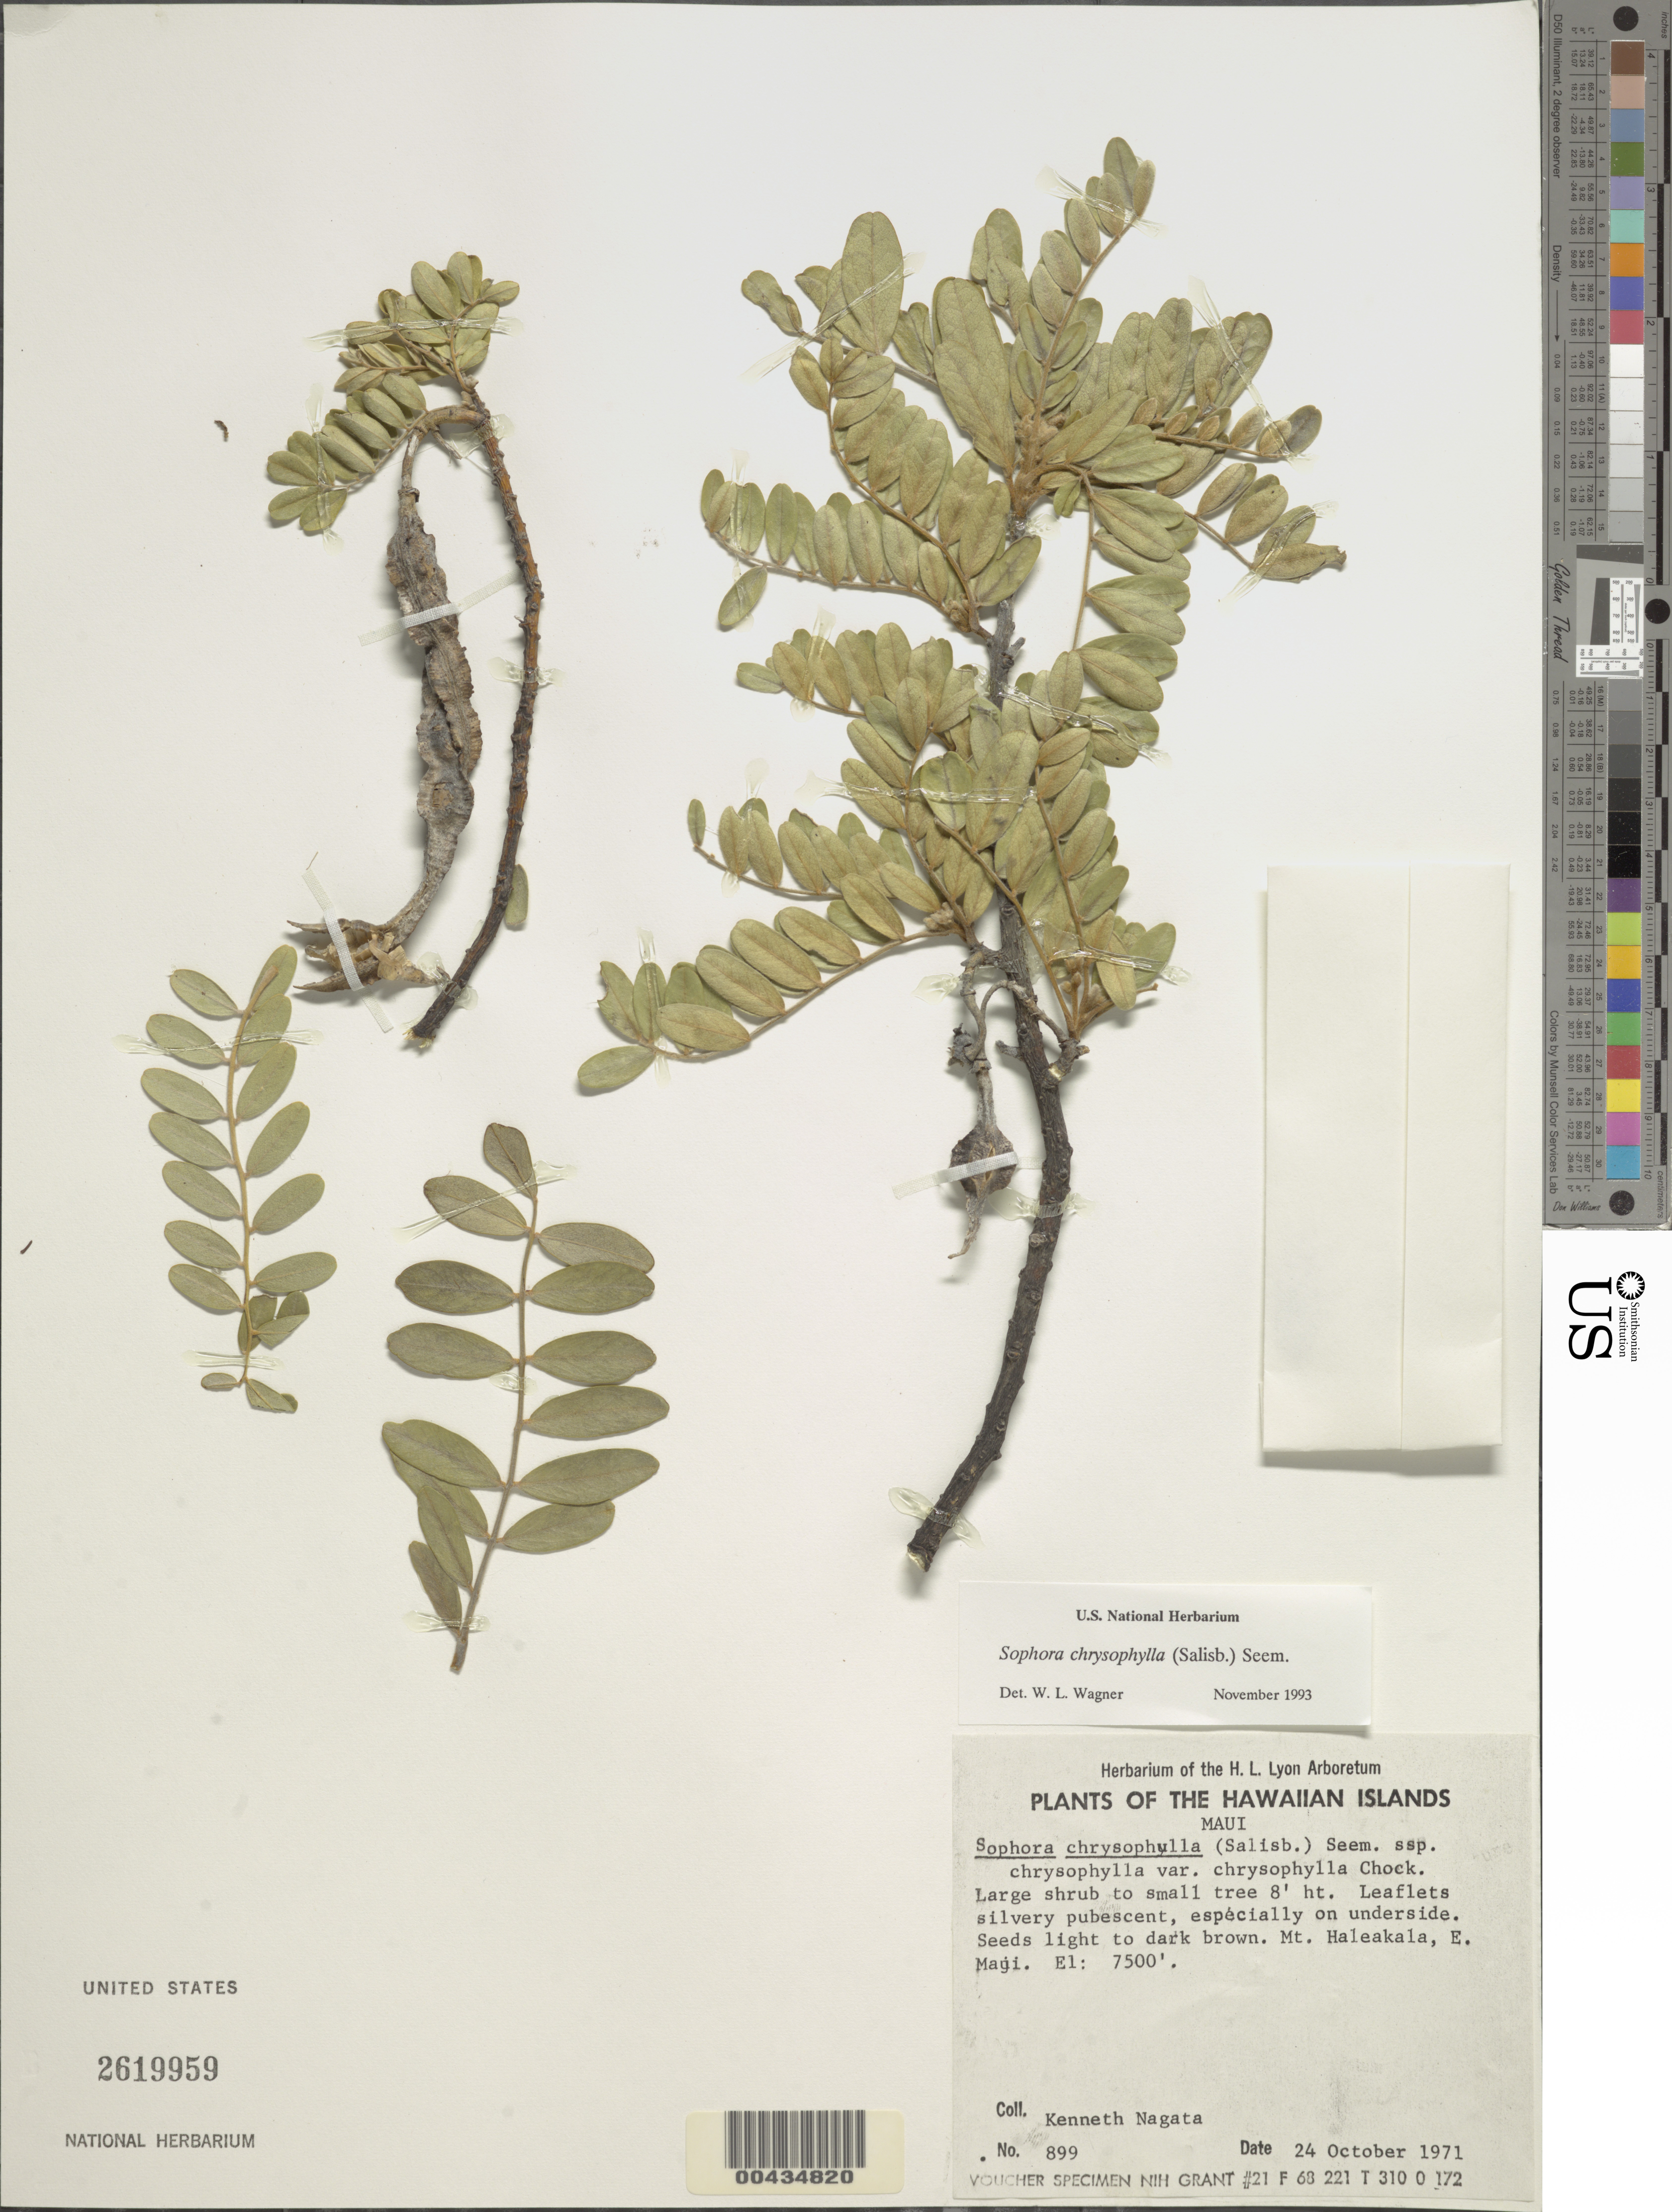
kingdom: Plantae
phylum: Tracheophyta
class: Magnoliopsida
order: Fabales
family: Fabaceae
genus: Sophora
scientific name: Sophora chrysophylla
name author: (Salisb.) Seem.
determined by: Wagner, W. L., (BOT), Smithsonian Institution - National Museum of Natural History (UNITED STATES)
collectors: K. Nagata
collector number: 899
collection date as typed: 24 Oct 1971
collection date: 1971-10-24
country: United States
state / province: Hawaii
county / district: Maui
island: Maui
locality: Mount Haleakala, E Maui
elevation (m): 2286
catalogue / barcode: US 2619959